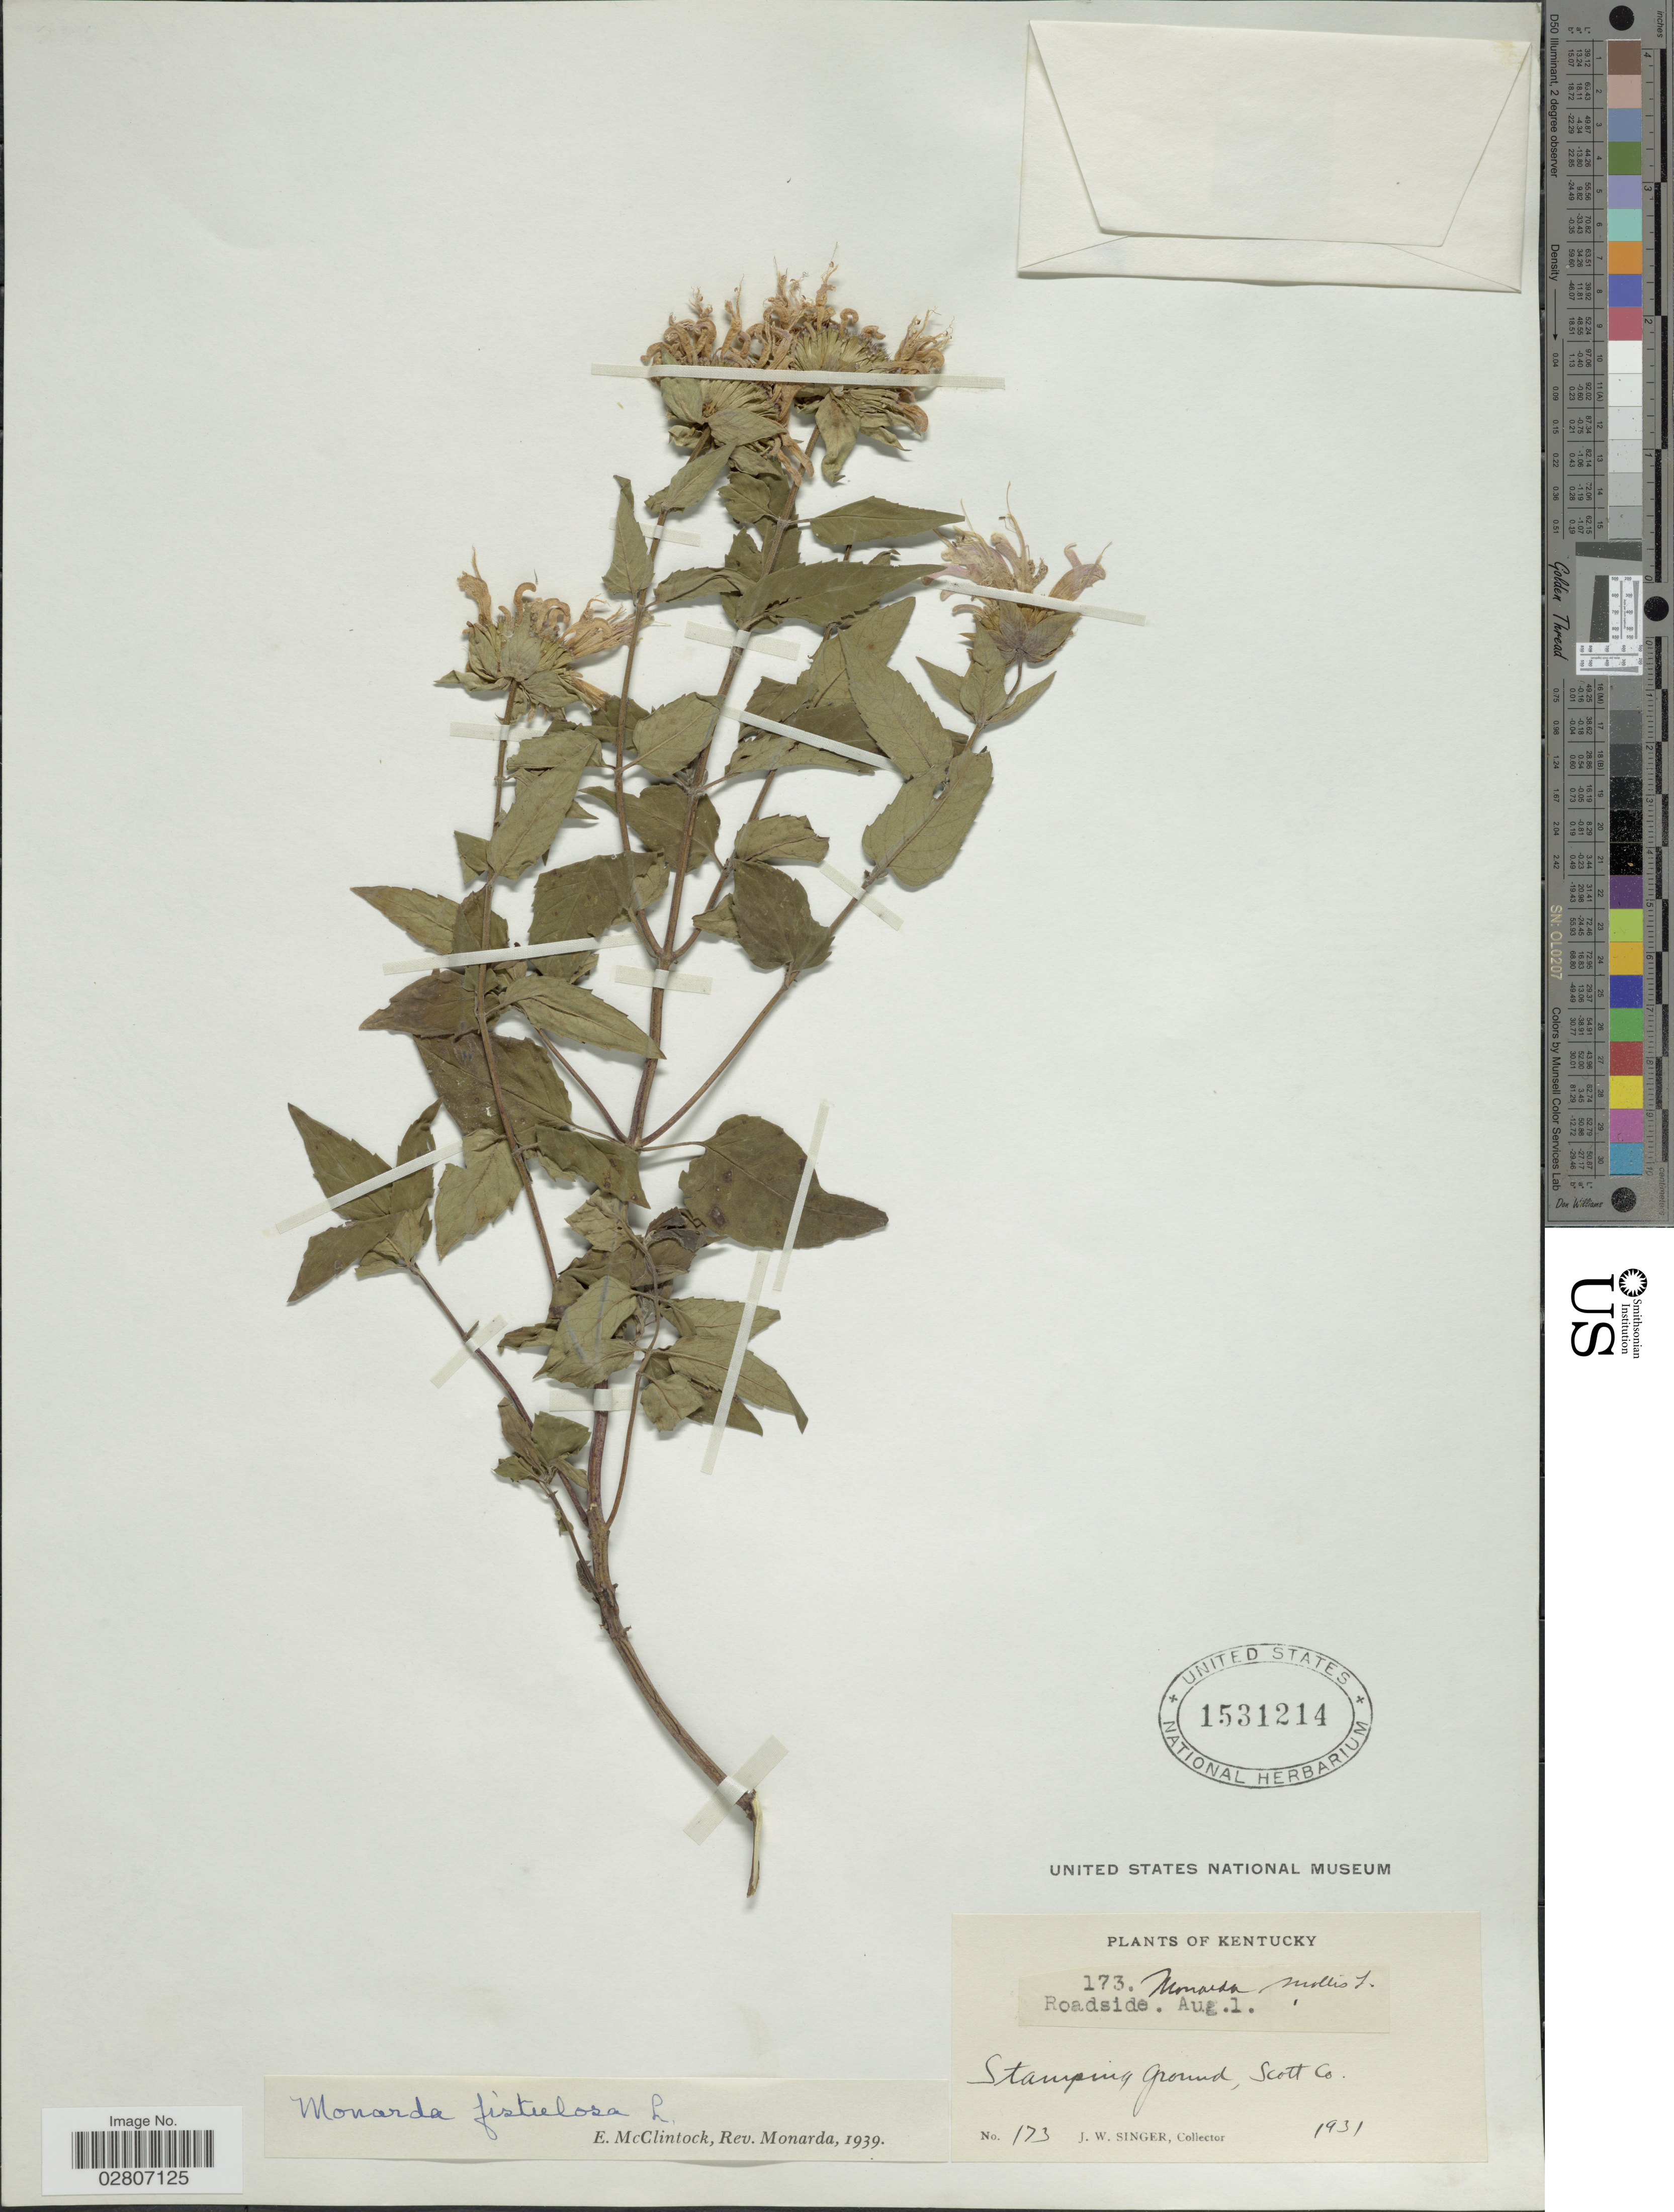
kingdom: Plantae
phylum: Tracheophyta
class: Magnoliopsida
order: Lamiales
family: Lamiaceae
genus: Monarda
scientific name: Monarda fistulosa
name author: L.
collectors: J. EW. Singer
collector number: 173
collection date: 1931-08-01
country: United States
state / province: Kentucky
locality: Roadside. Stamping ground, Scott Co.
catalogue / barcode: US 1531214